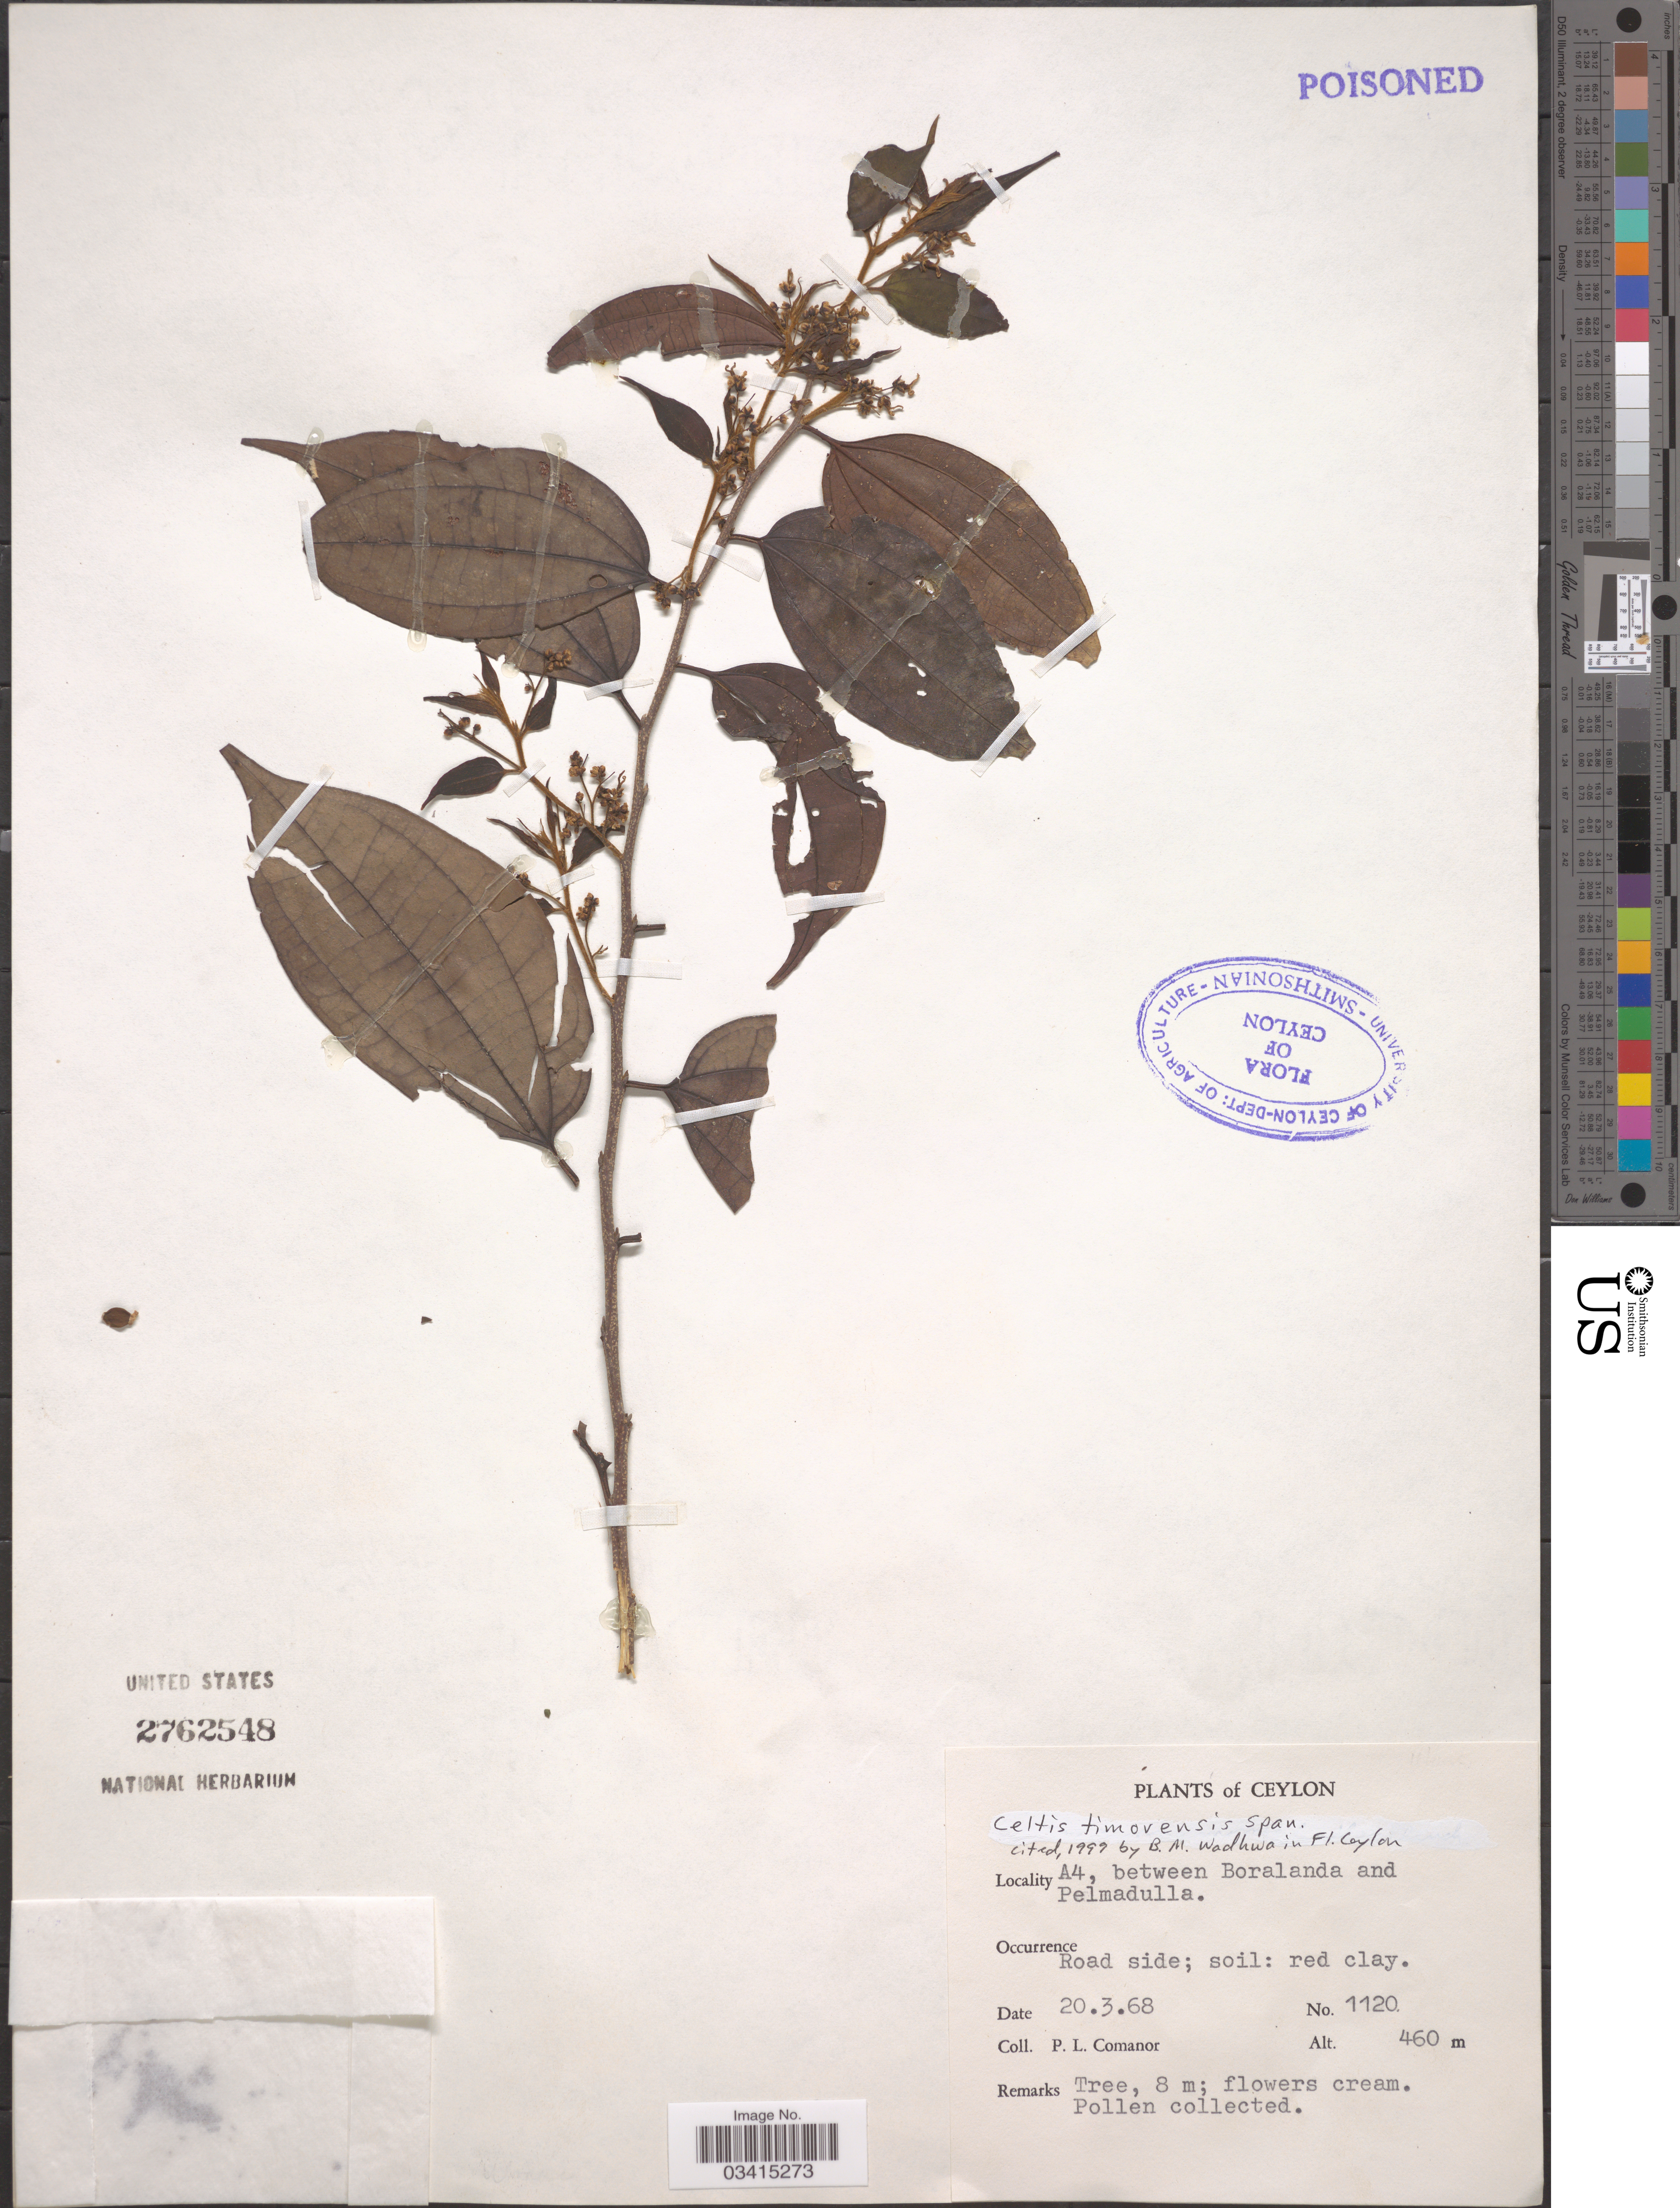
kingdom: Plantae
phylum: Tracheophyta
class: Magnoliopsida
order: Rosales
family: Cannabaceae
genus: Celtis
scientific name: Celtis timorensis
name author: Spanoghe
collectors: P. Comanor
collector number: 1120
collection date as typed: Transcribed d/m/y: 20/3/68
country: Sri Lanka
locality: Ceylon. A4, between Boralanda and Pelmadulla.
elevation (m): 460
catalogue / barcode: US 2762548